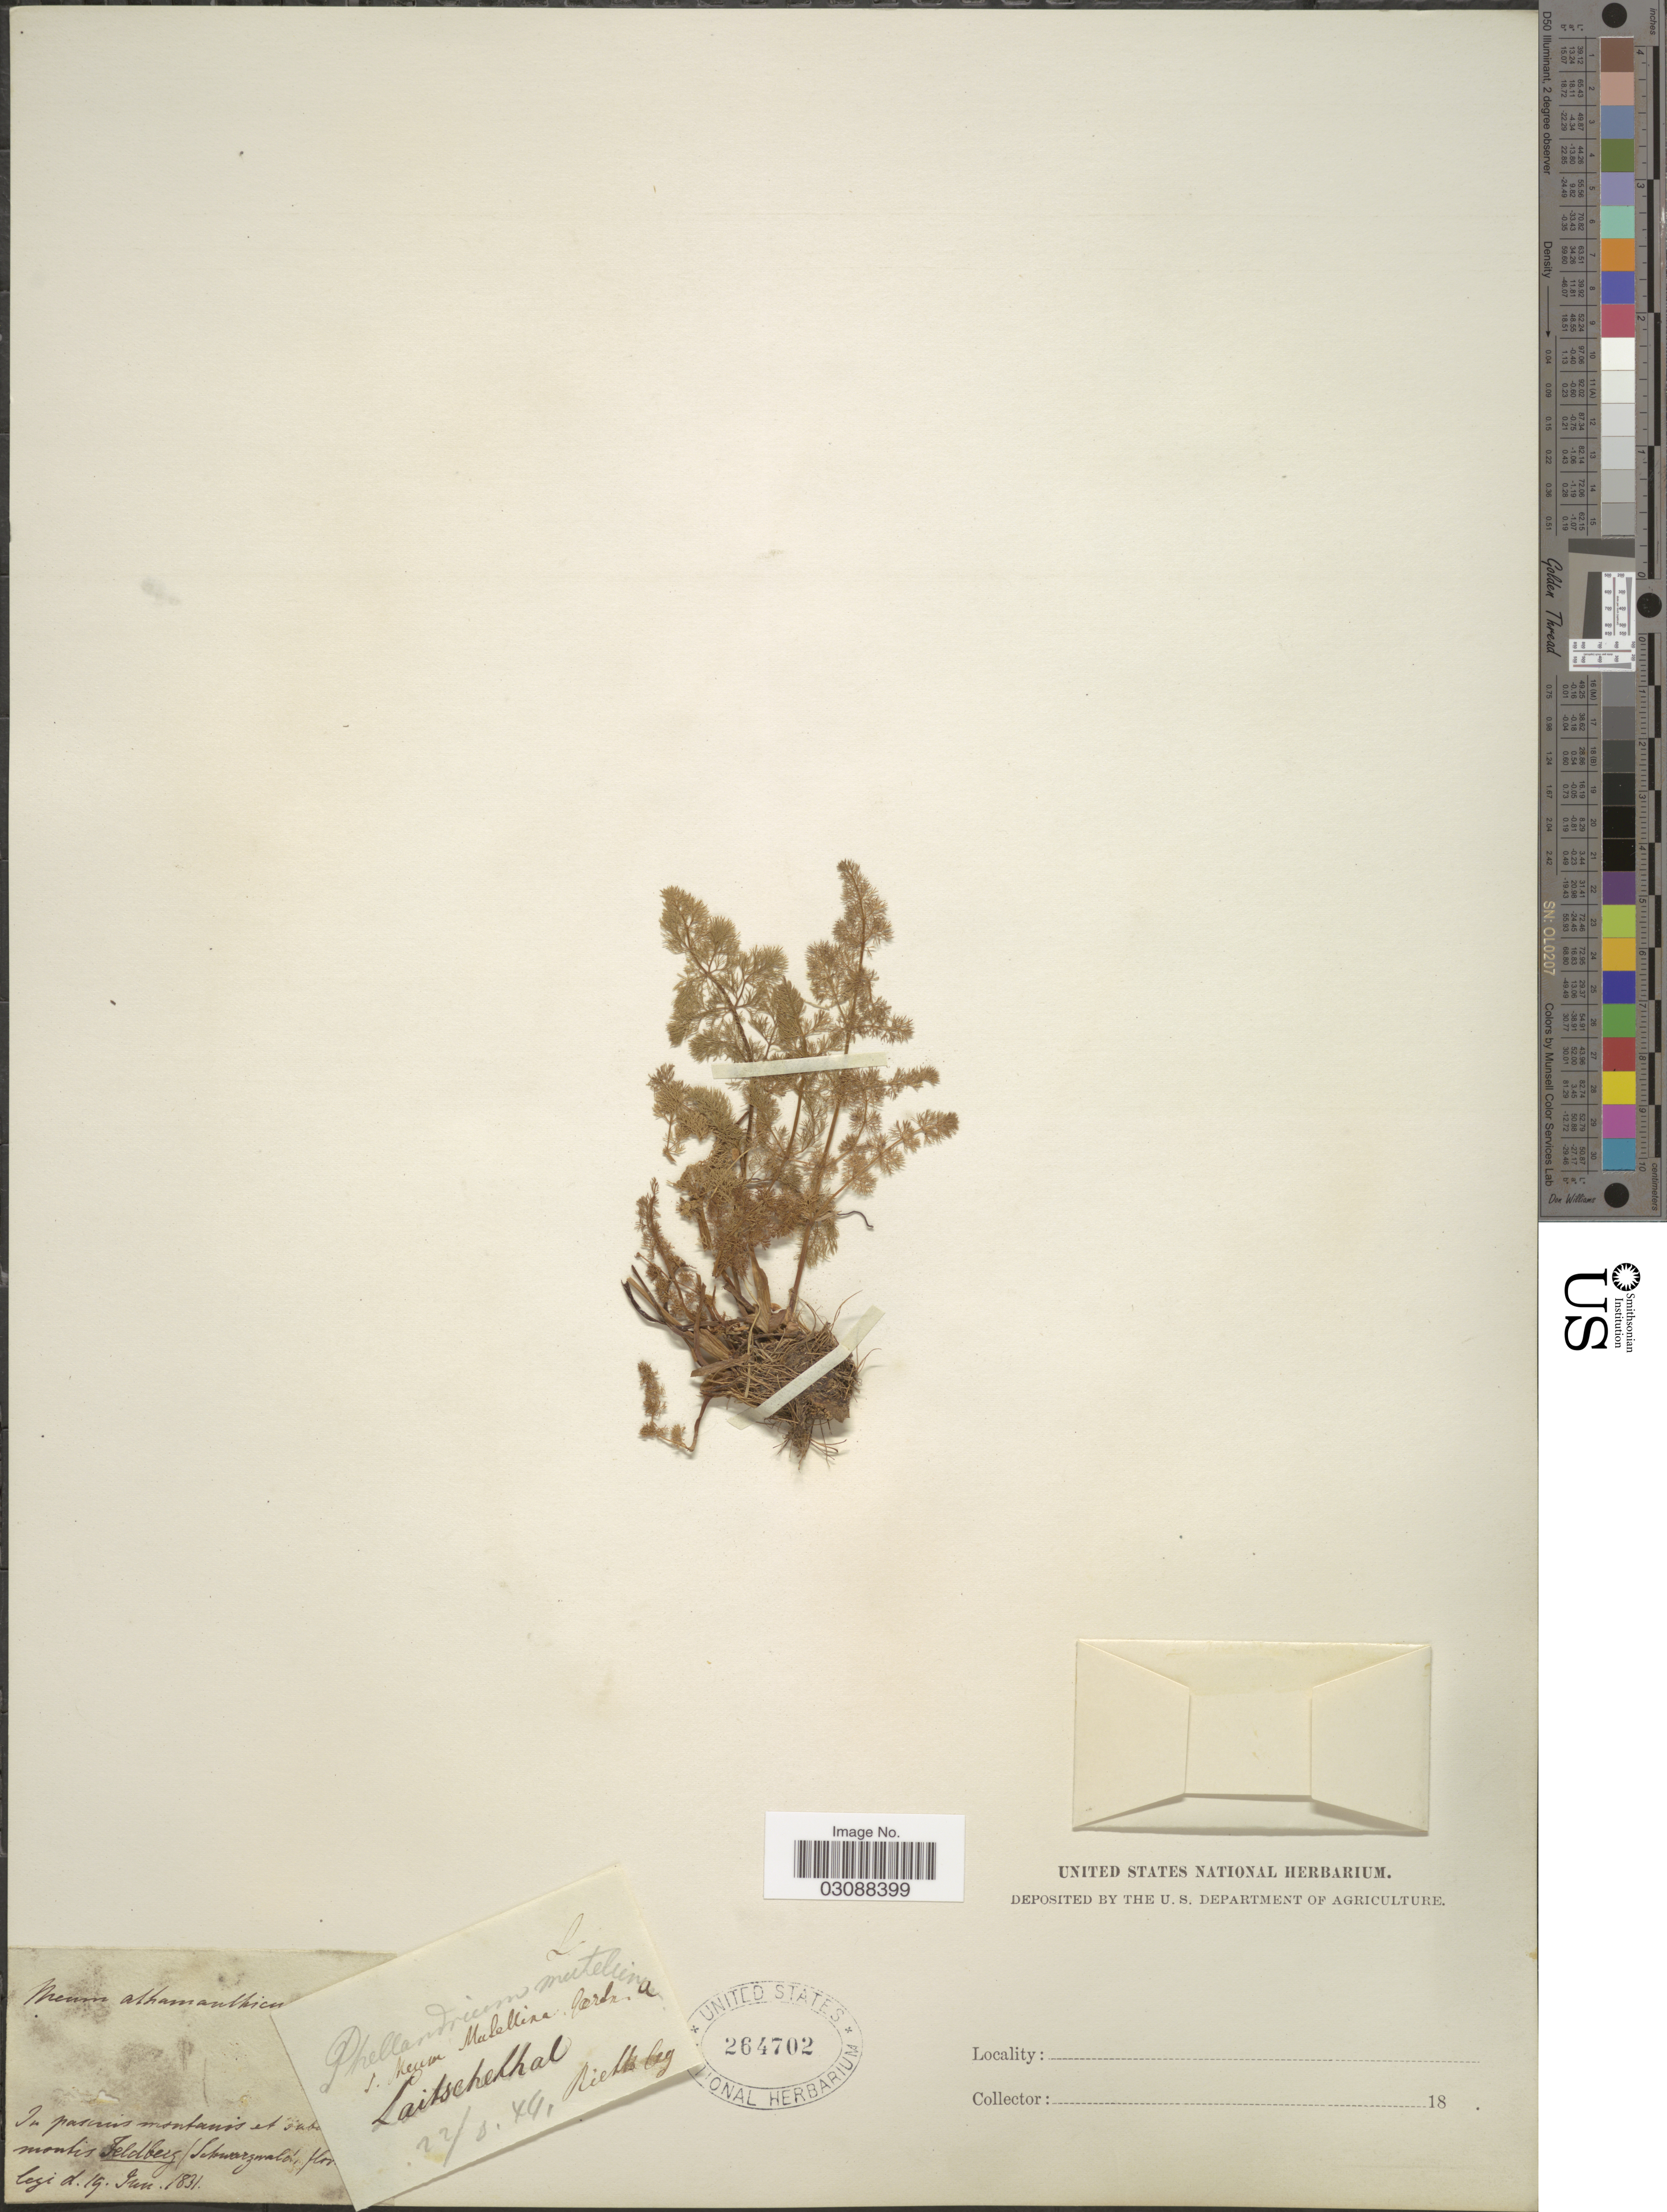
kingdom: Plantae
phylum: Tracheophyta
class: Magnoliopsida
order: Apiales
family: Apiaceae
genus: Meum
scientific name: Meum athamanticum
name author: Jacq.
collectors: -. Rieth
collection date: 1831-06-19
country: Switzerland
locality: Montis Feldberg (Schwarzwald). Laitschethal.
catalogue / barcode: US 264702